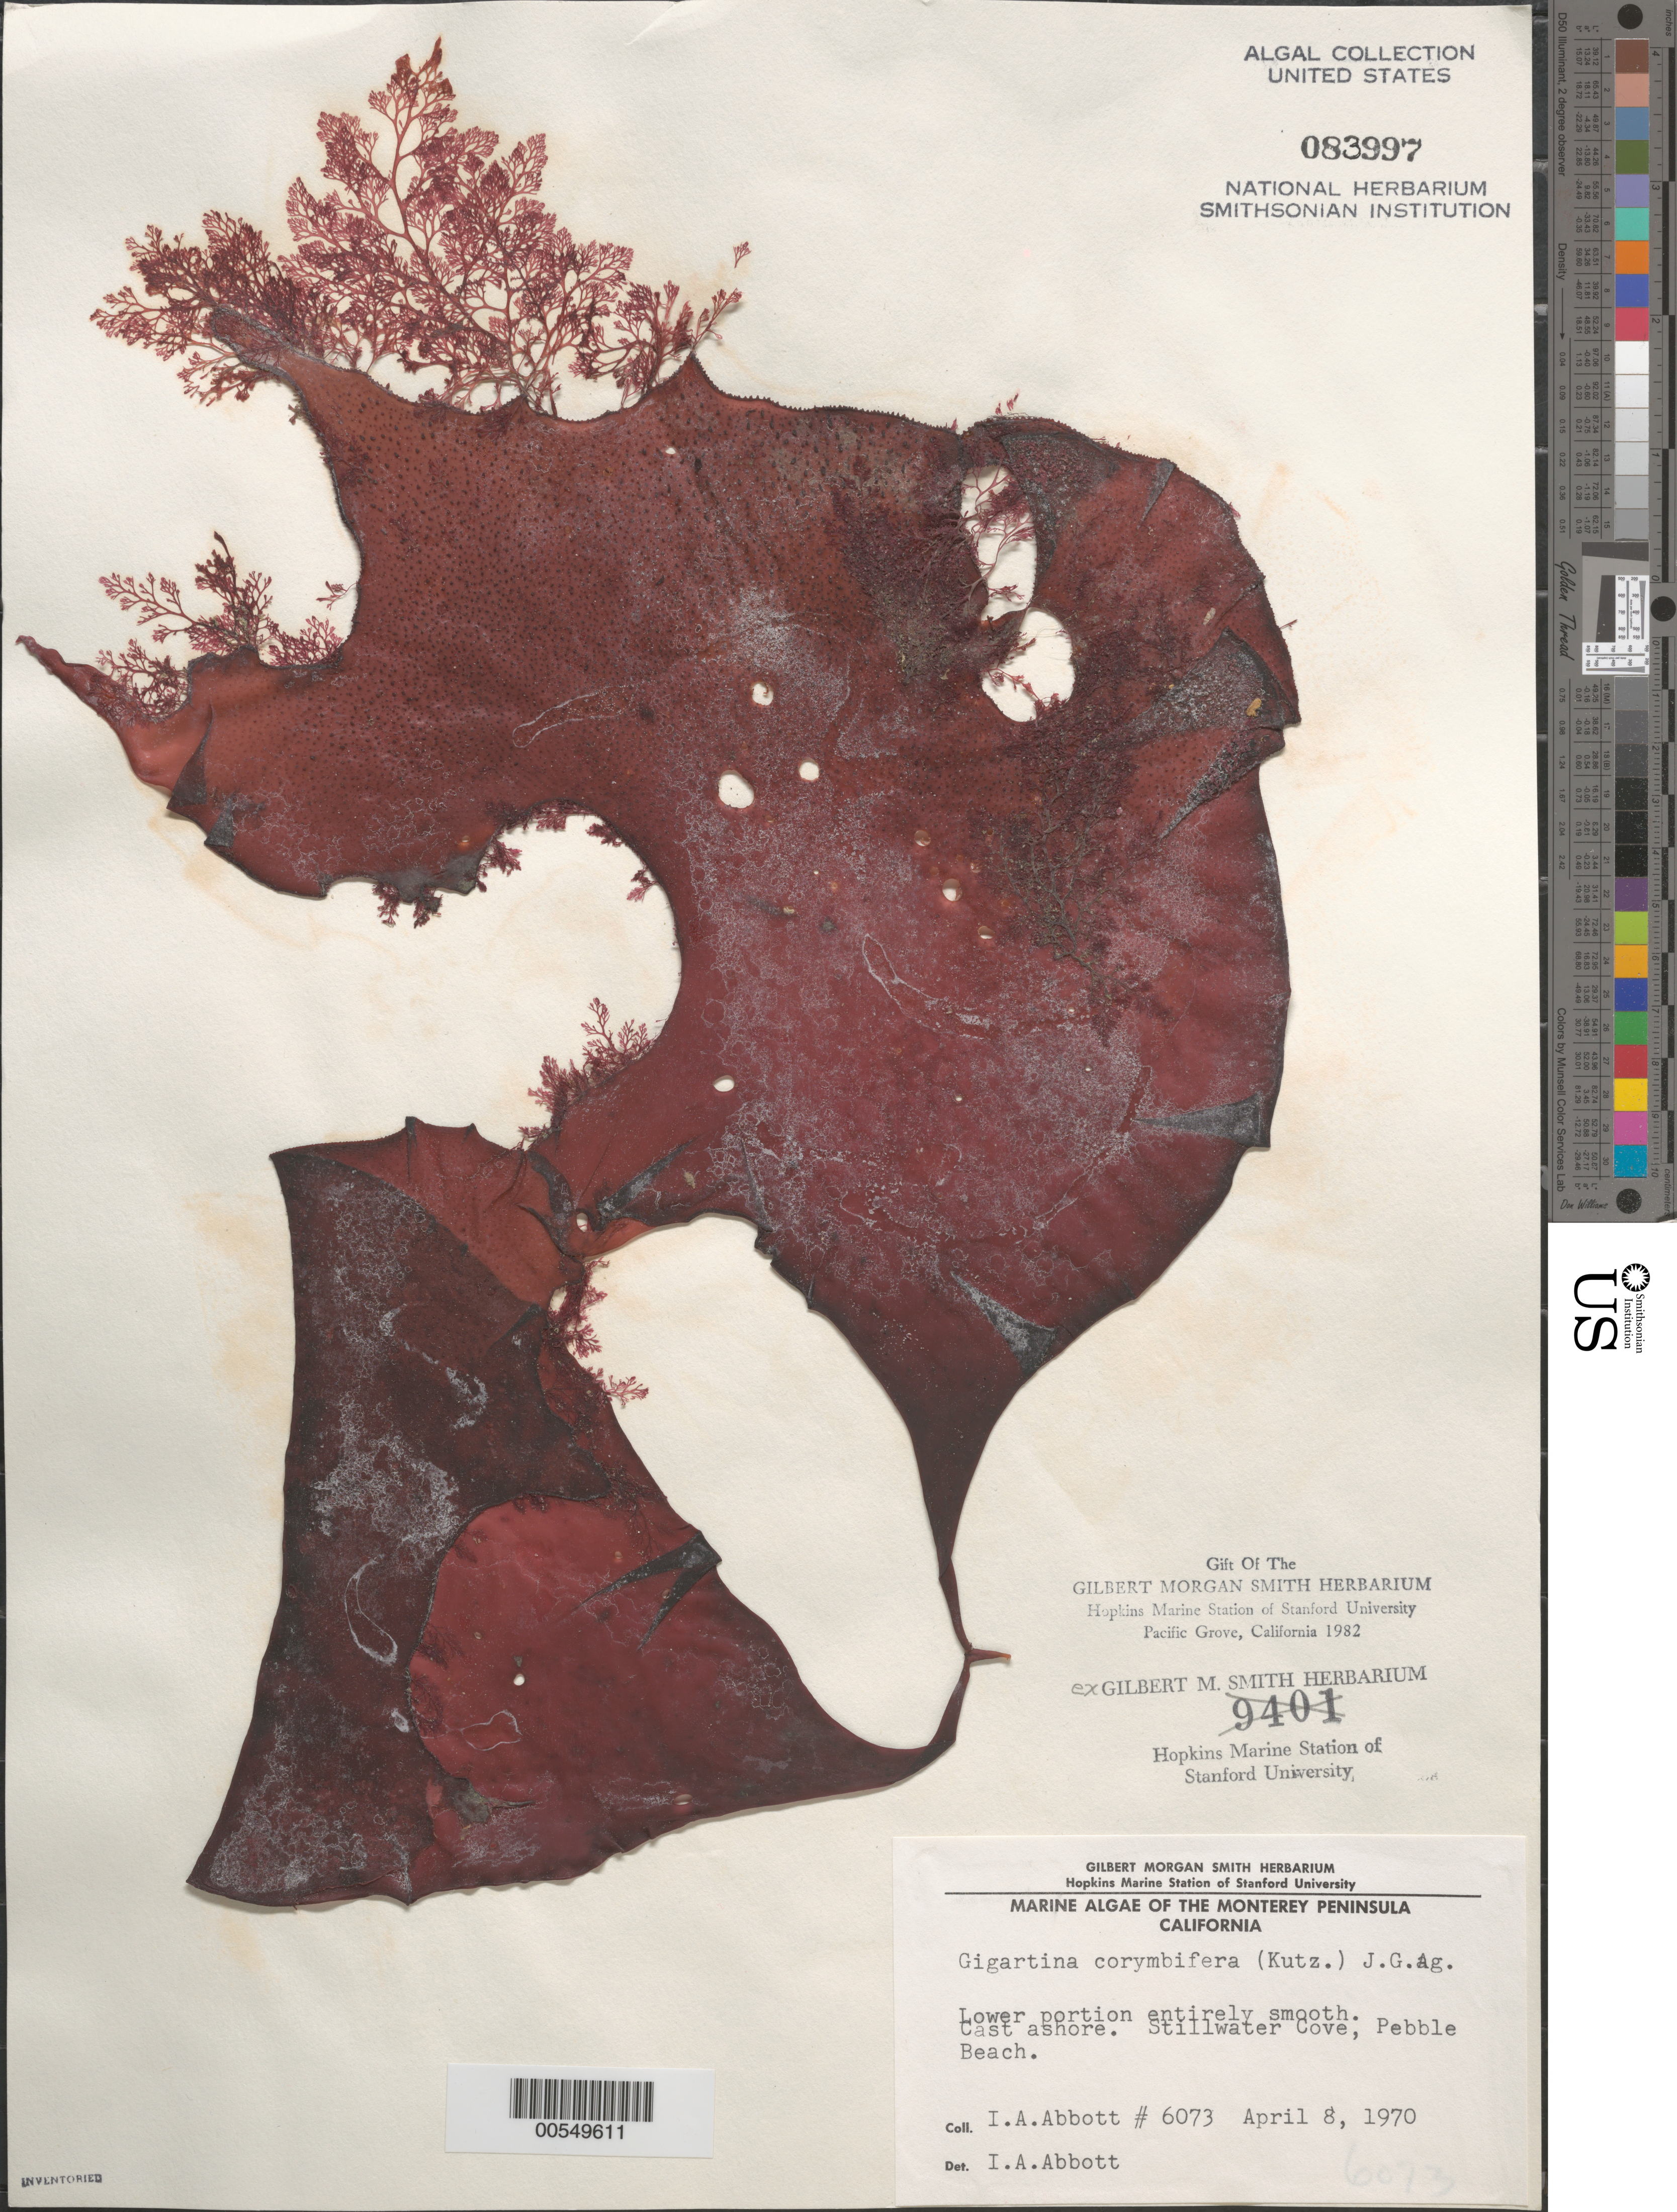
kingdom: Plantae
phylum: Rhodophyta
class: Florideophyceae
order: Gigartinales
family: Gigartinaceae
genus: Chondracanthus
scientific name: Chondracanthus corymbiferus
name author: (Kütz.) Guiry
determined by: Algae name updating Project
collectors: I. A. Abbott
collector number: IAA 6073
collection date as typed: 08 Apr 1970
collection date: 1970-04-08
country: United States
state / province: California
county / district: Monterey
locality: Stillwater Cove, Pebble Beach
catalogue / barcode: US 83997